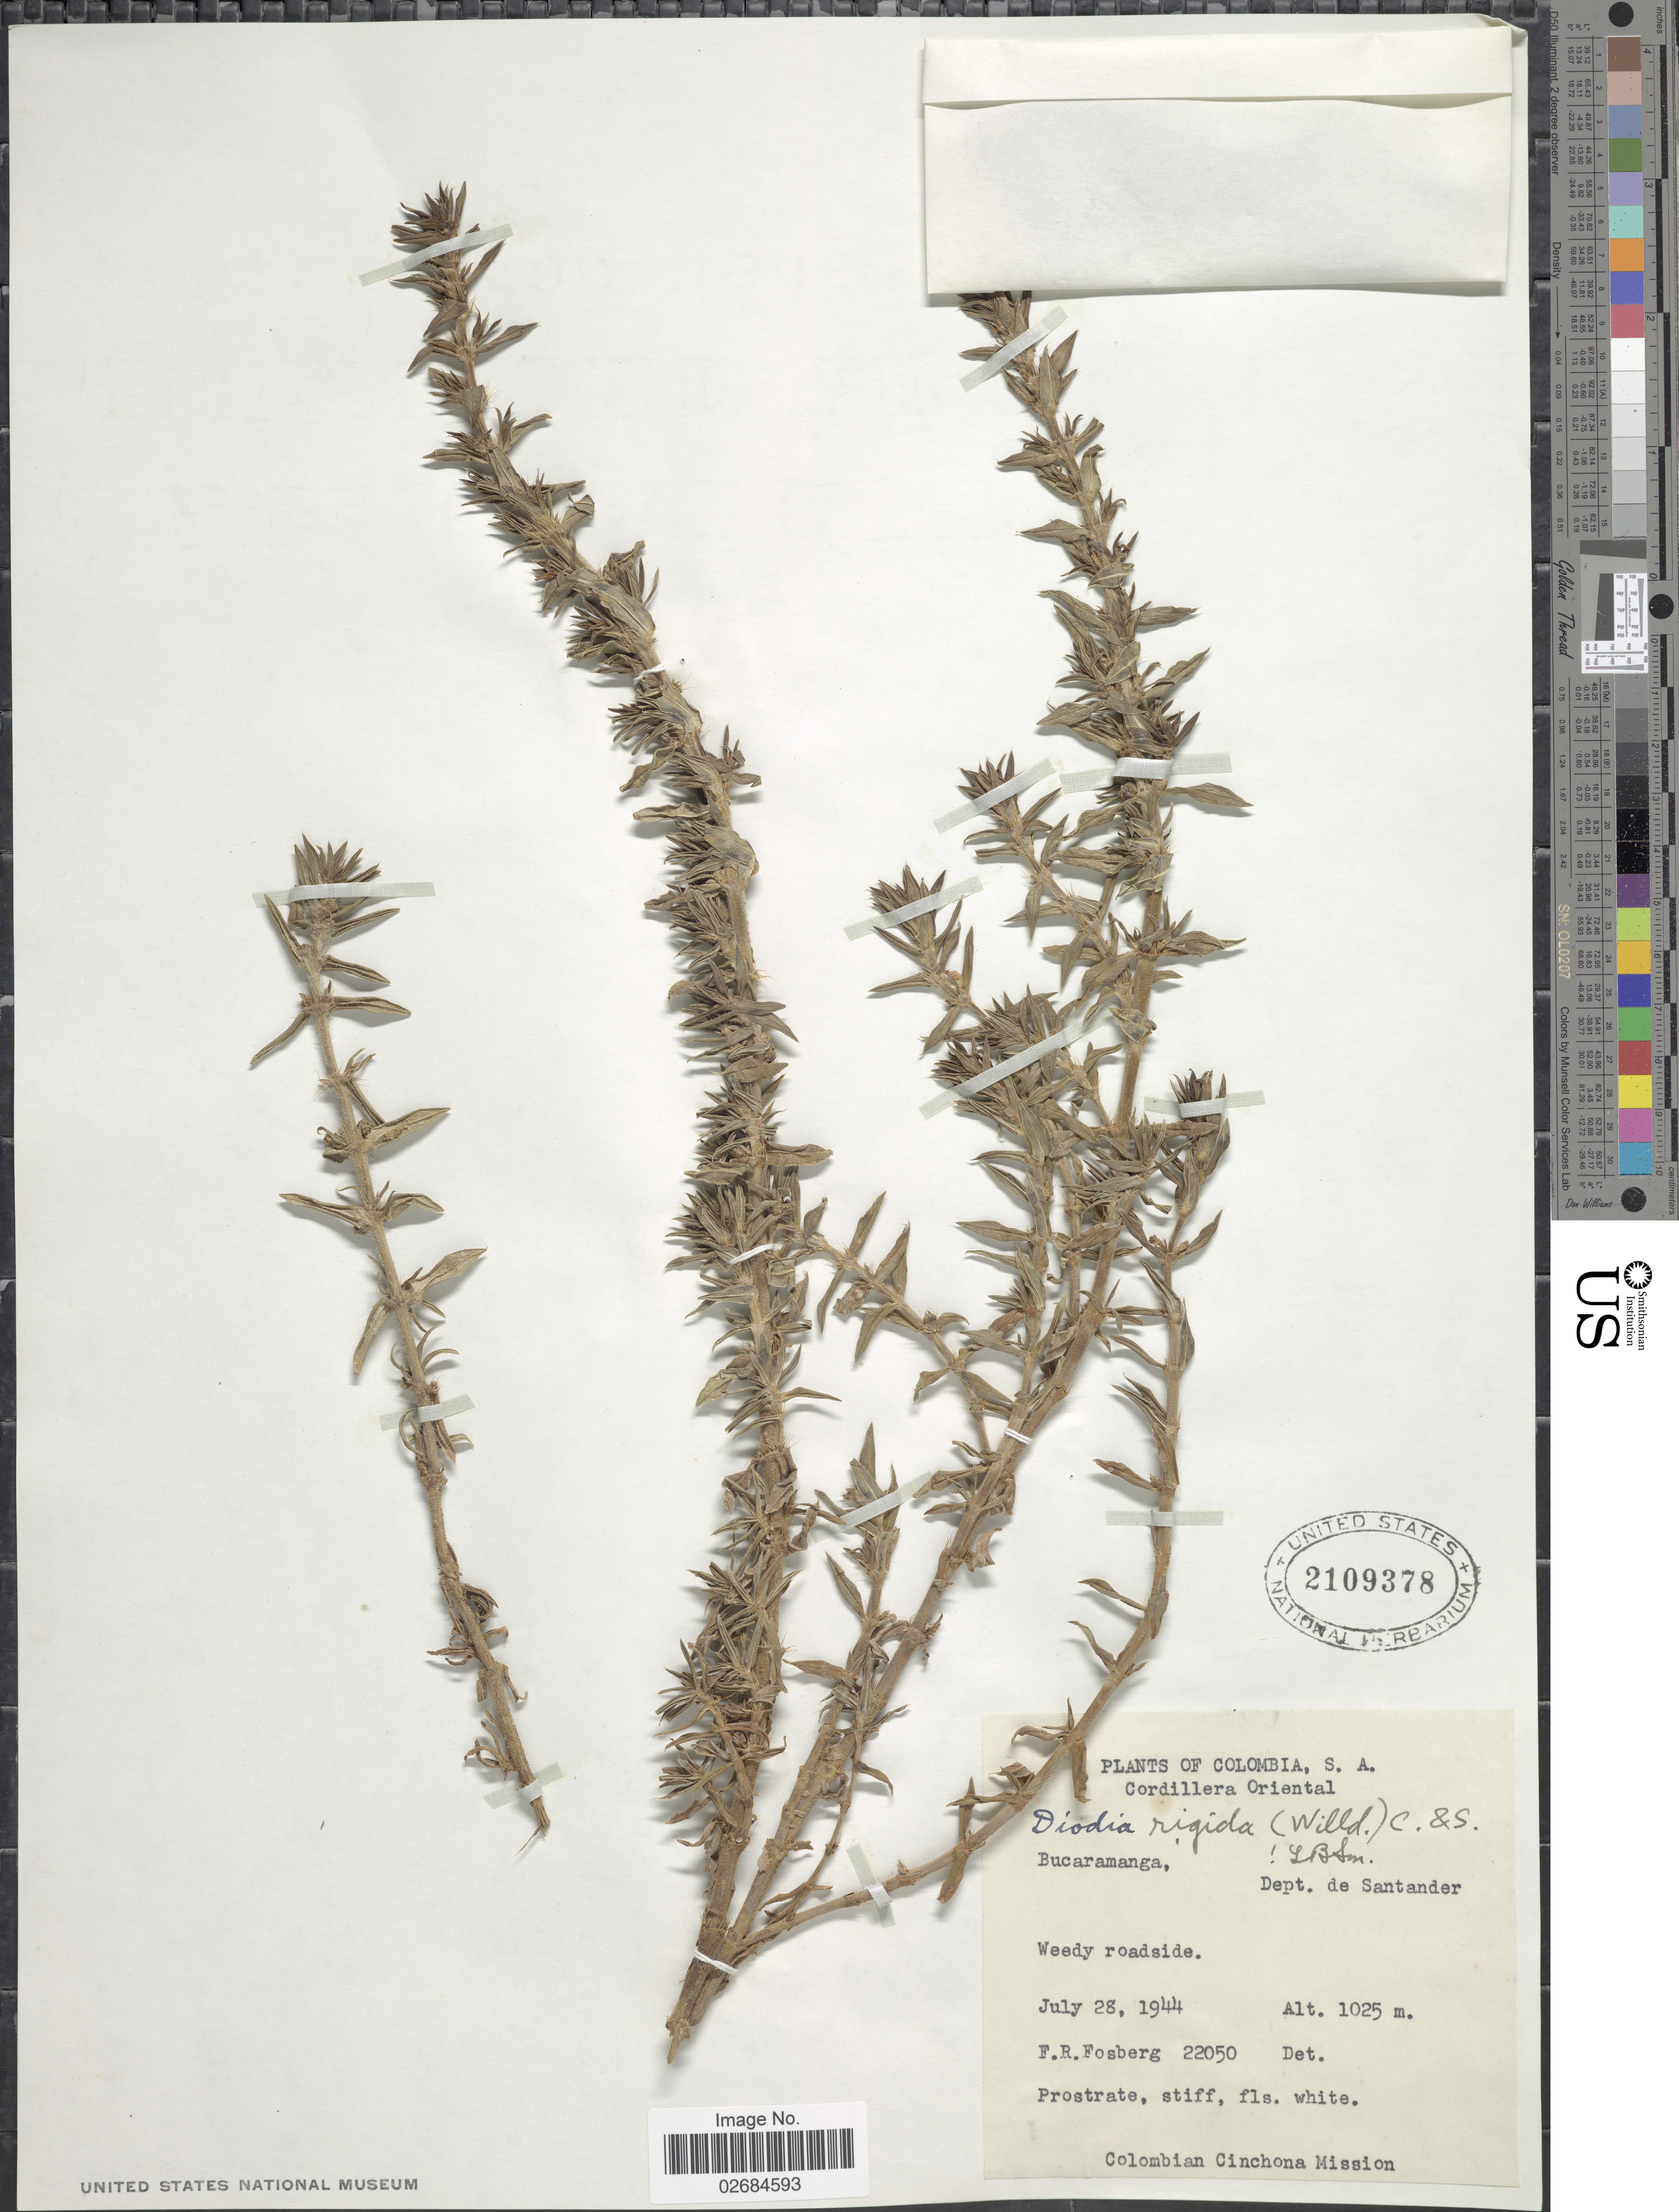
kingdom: Plantae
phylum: Tracheophyta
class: Magnoliopsida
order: Gentianales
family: Rubiaceae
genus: Diodia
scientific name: Diodia apiculata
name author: (Willd. ex Roem. & Schult.) K. Schum.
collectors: F. R. Fosberg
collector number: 22050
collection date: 1944-07-28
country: Colombia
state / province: Santander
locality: Cordillera Oriental. Bucaramanga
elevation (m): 1025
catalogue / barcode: US 2109378